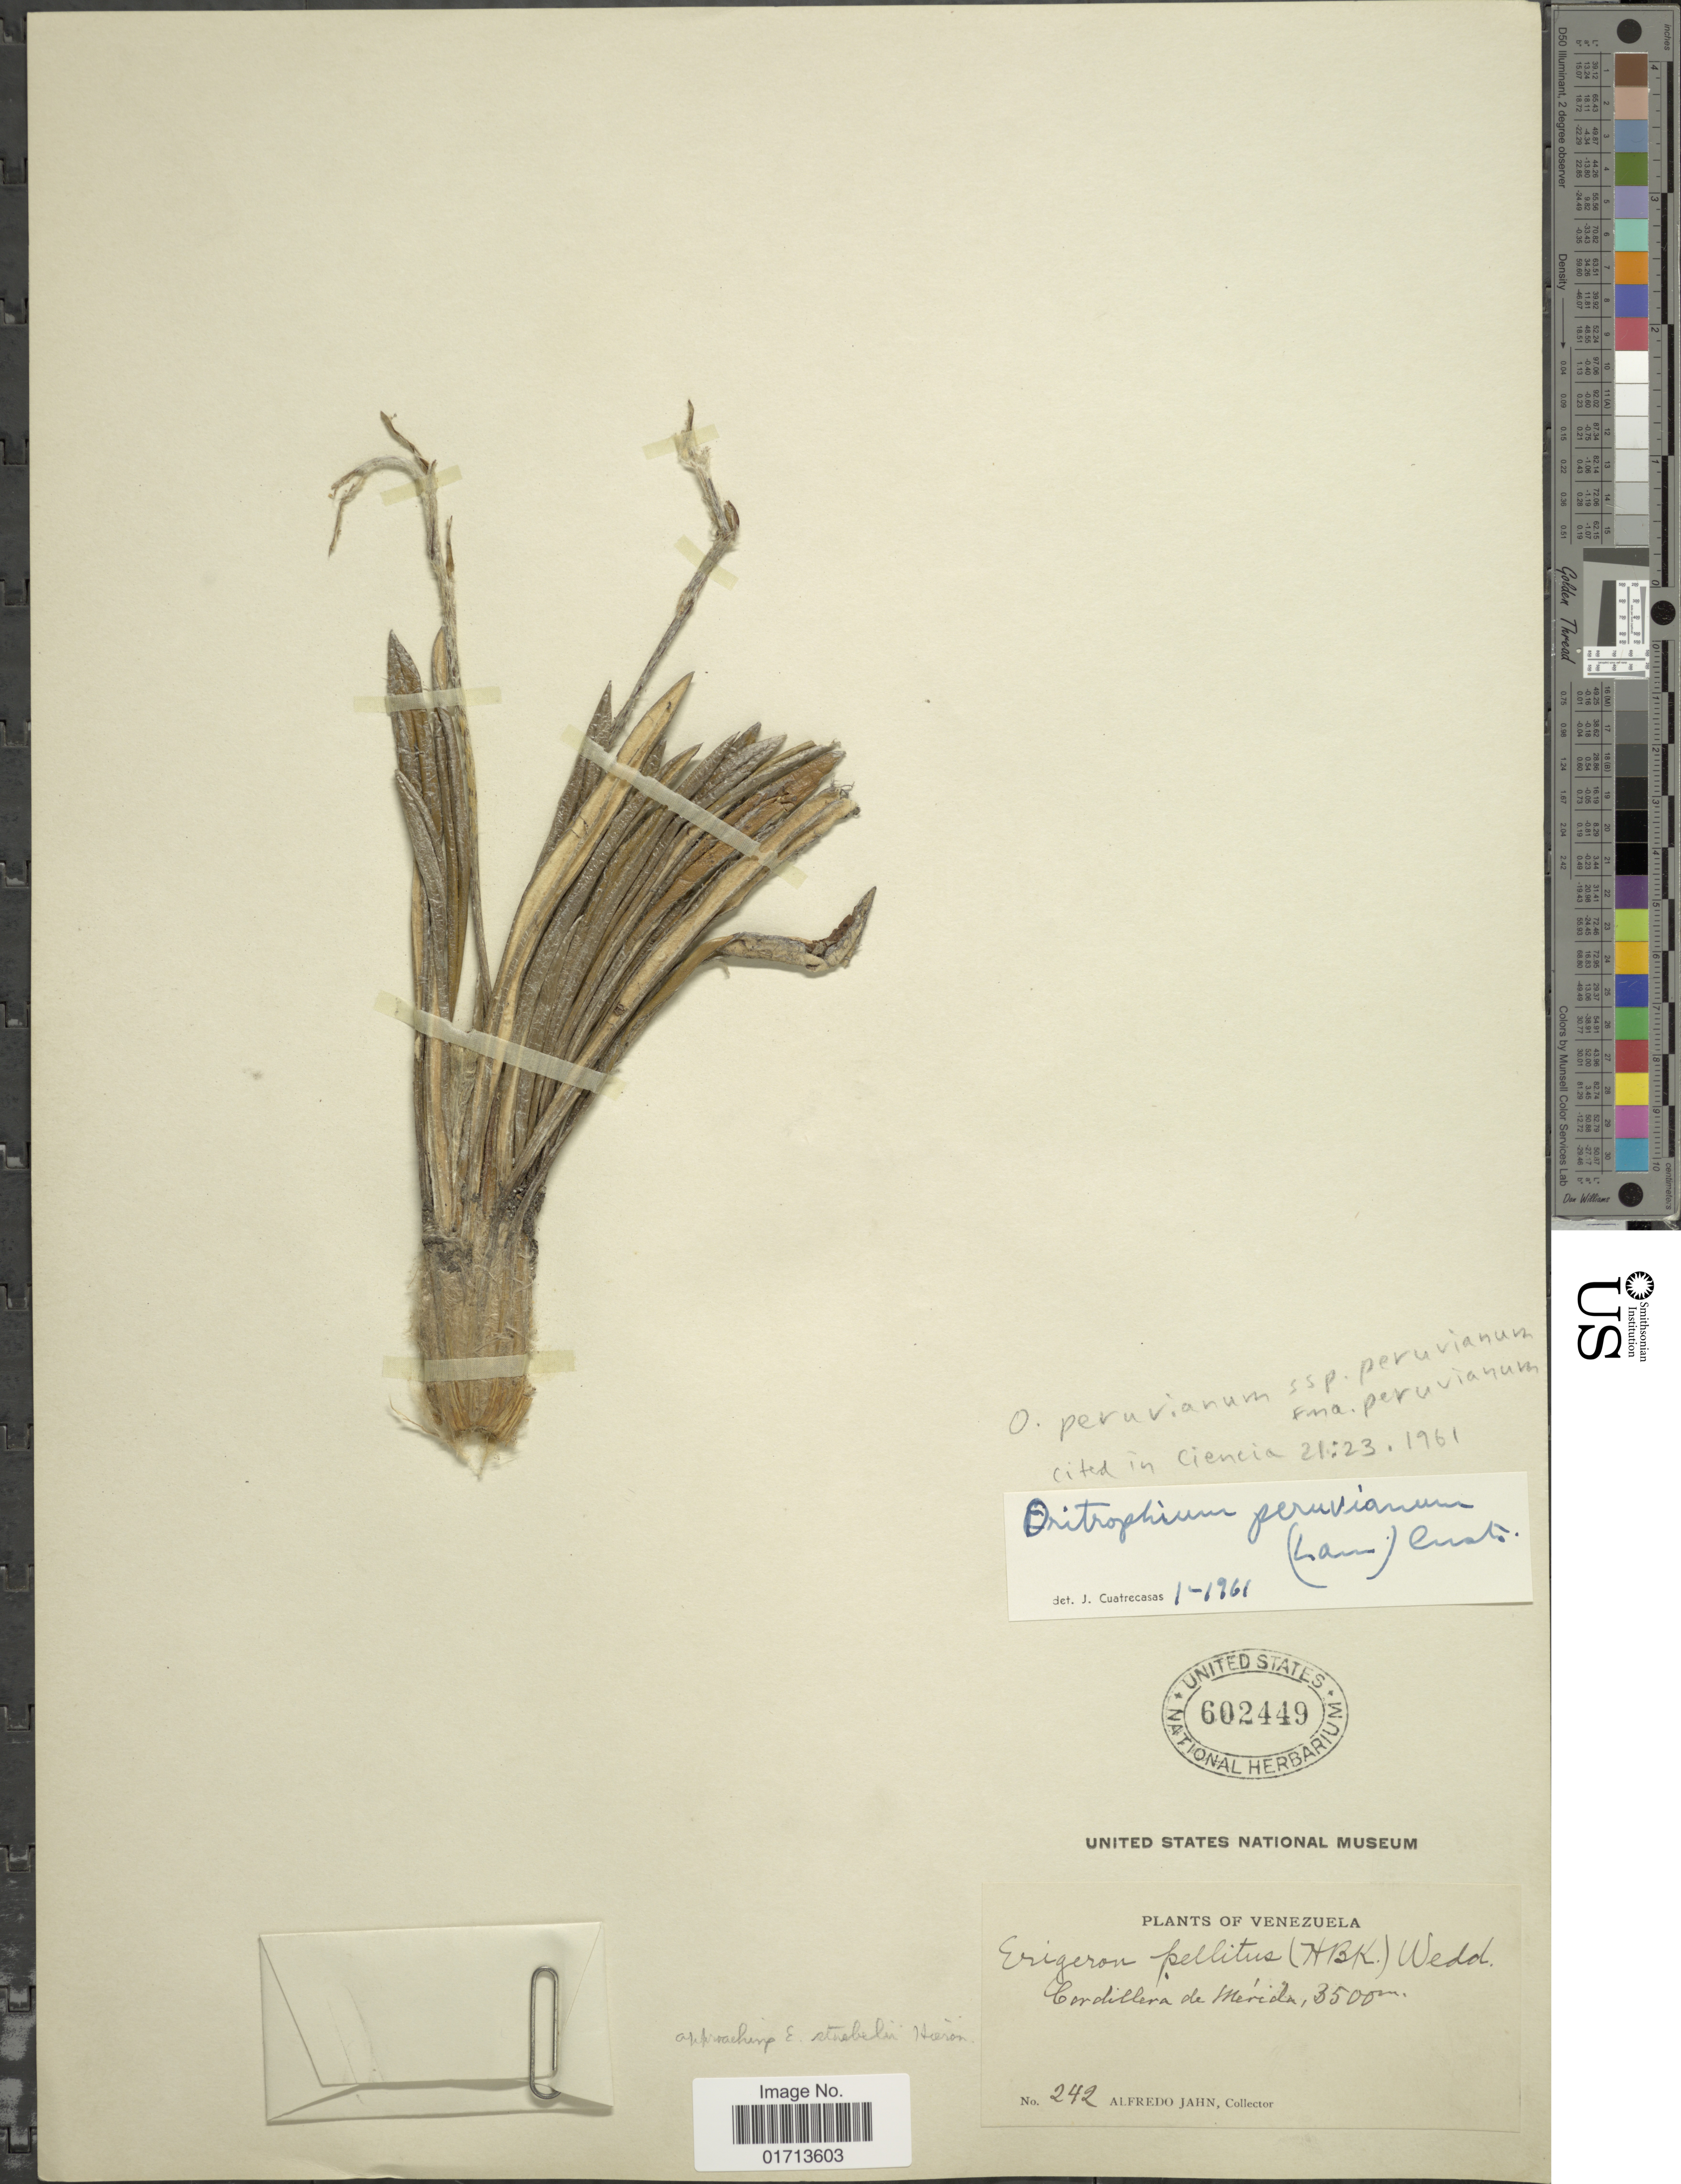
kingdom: Plantae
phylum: Tracheophyta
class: Magnoliopsida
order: Asterales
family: Asteraceae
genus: Oritrophium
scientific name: Oritrophium peruvianum f. peruvianum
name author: (Lam.) Cuatrec.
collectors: A. Jahn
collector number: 242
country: Venezuela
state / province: Mérida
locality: Cordillera de Merida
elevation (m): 3500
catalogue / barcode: US 602449